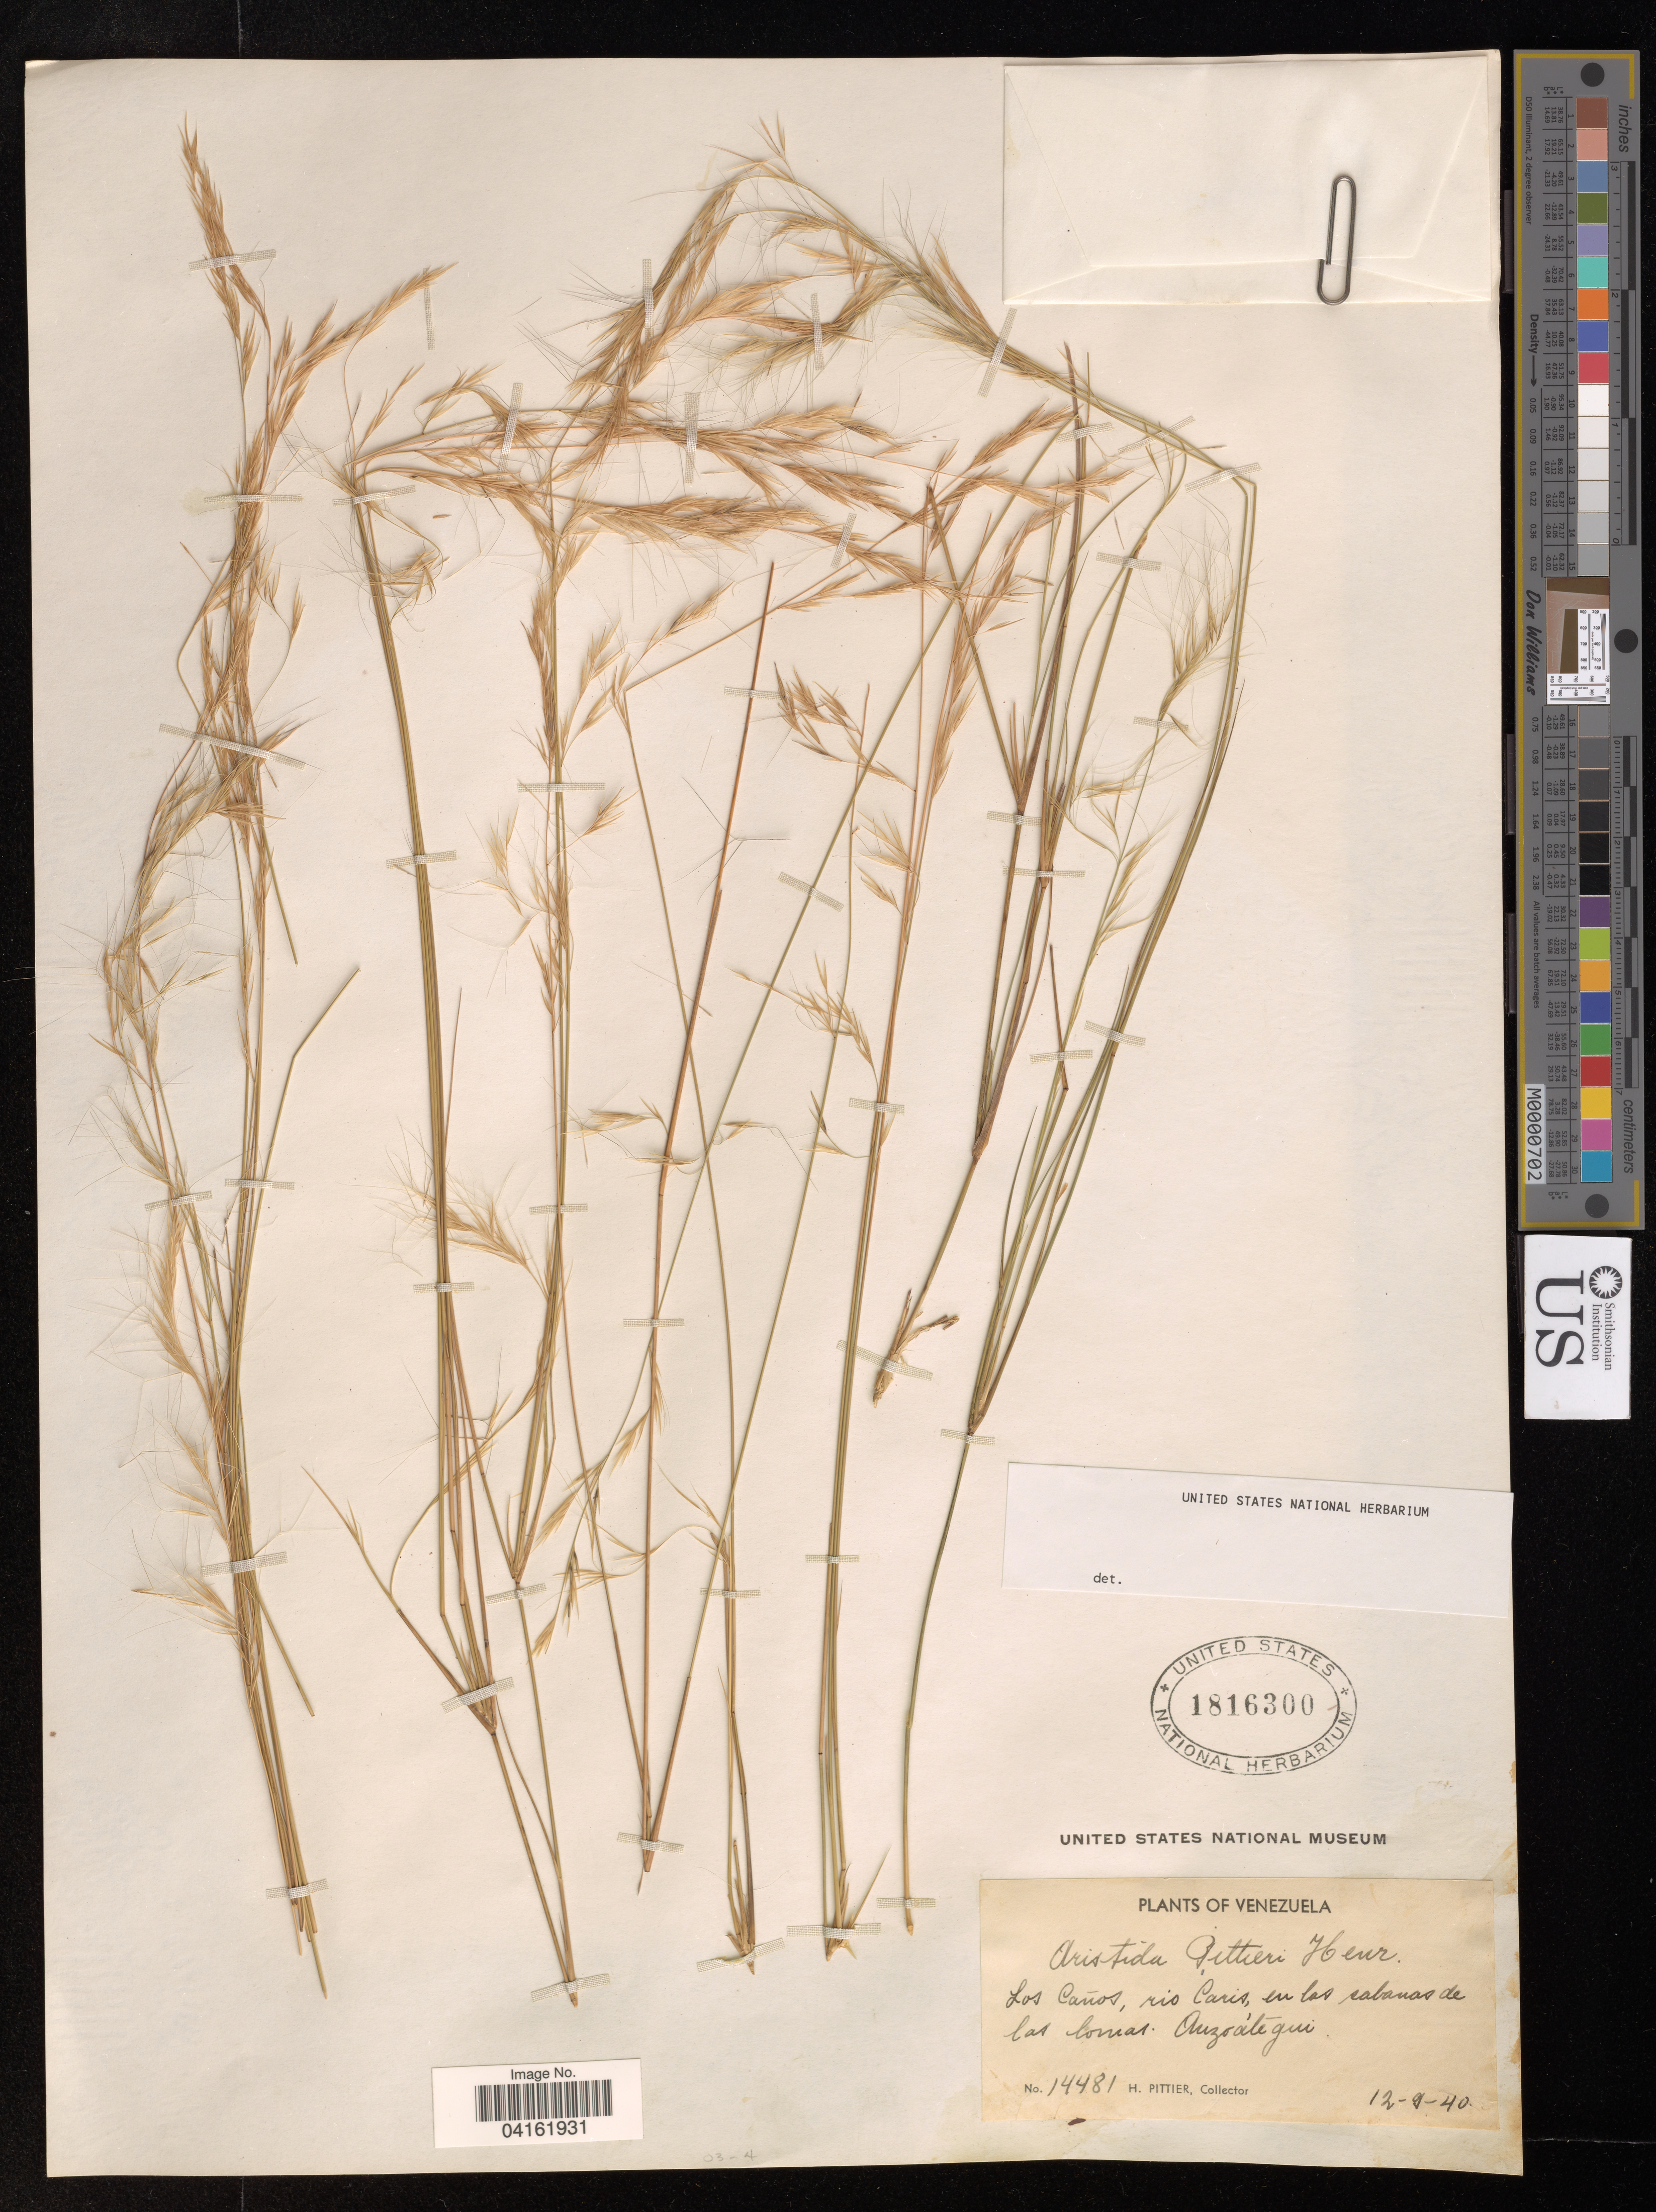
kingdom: Plantae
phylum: Tracheophyta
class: Liliopsida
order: Poales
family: Poaceae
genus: Aristida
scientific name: Aristida pittieri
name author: Henr.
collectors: H. F. Pittier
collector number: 14481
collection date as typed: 12 9 40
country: Venezuela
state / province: Anzoategui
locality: Los Caños, rio Caris, en las sabanas de las lomas.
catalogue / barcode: US 1816300